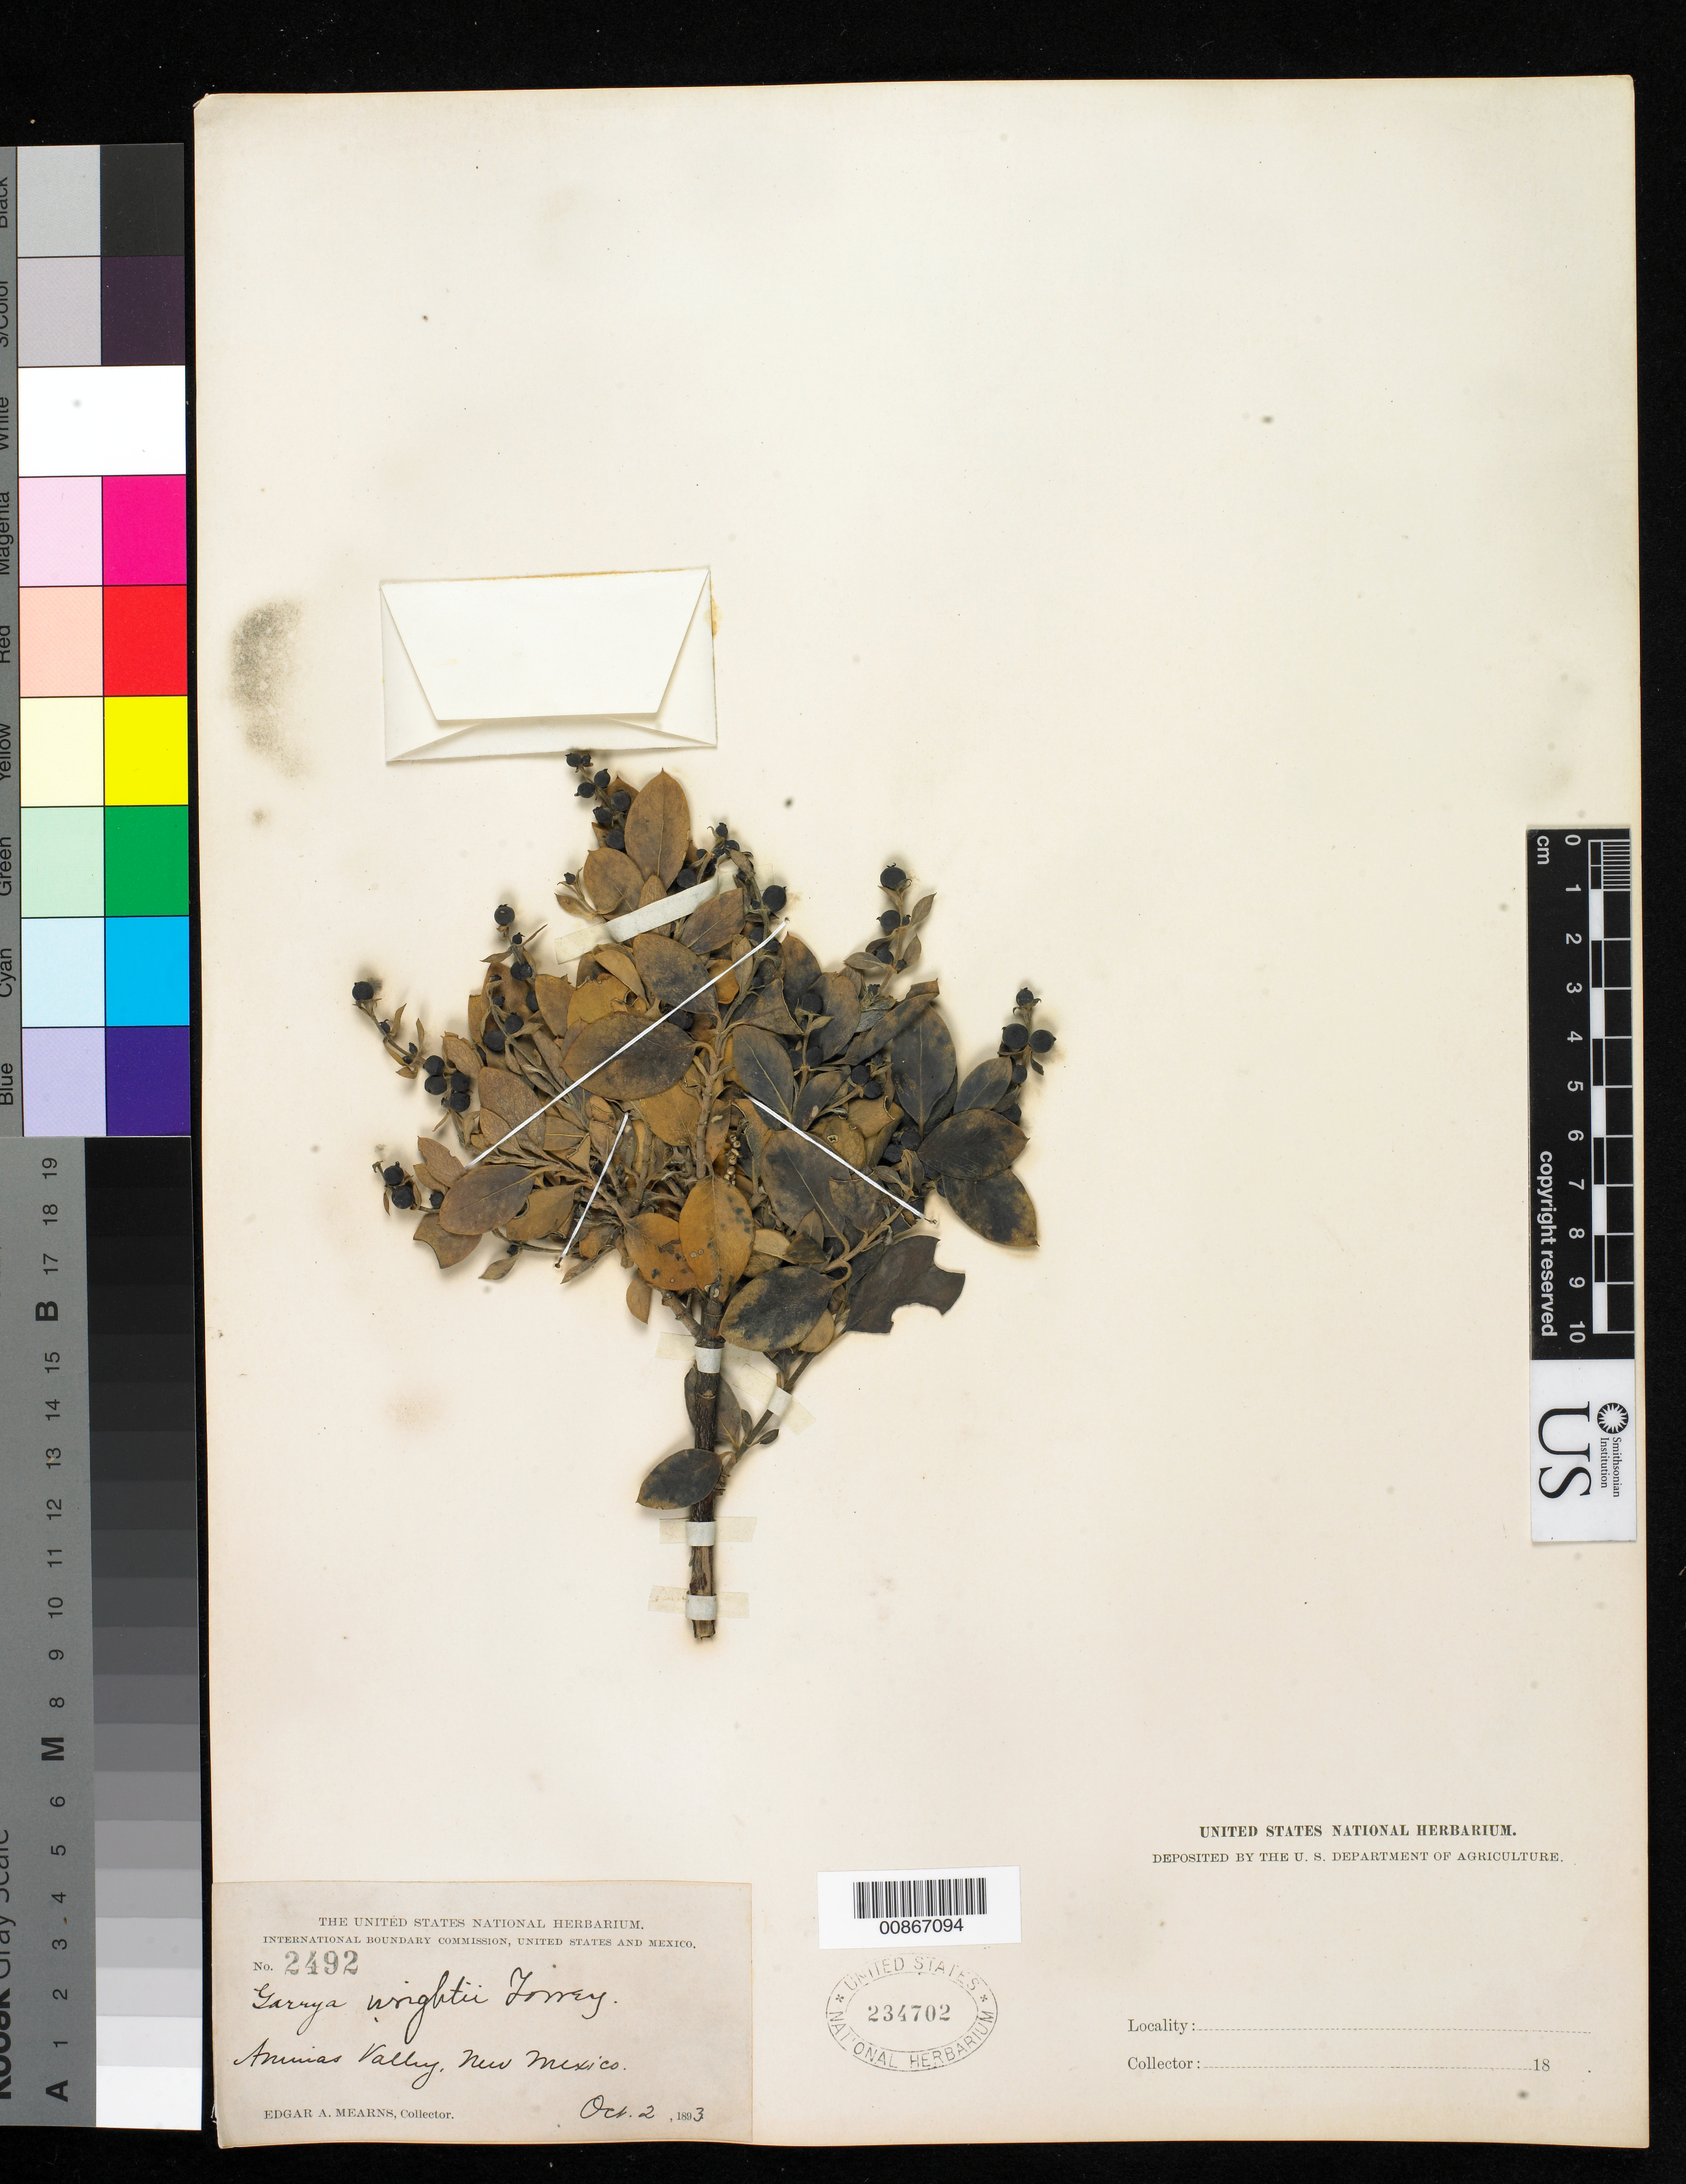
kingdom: Plantae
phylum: Tracheophyta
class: Magnoliopsida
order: Garryales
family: Garryaceae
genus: Garrya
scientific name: Garrya wrightii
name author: Torr.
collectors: E. A. Mearns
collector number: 2492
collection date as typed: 02 Oct 1893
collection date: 1893-10-02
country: United States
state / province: New Mexico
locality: Animas Valley, New Mexico.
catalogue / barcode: US 234702